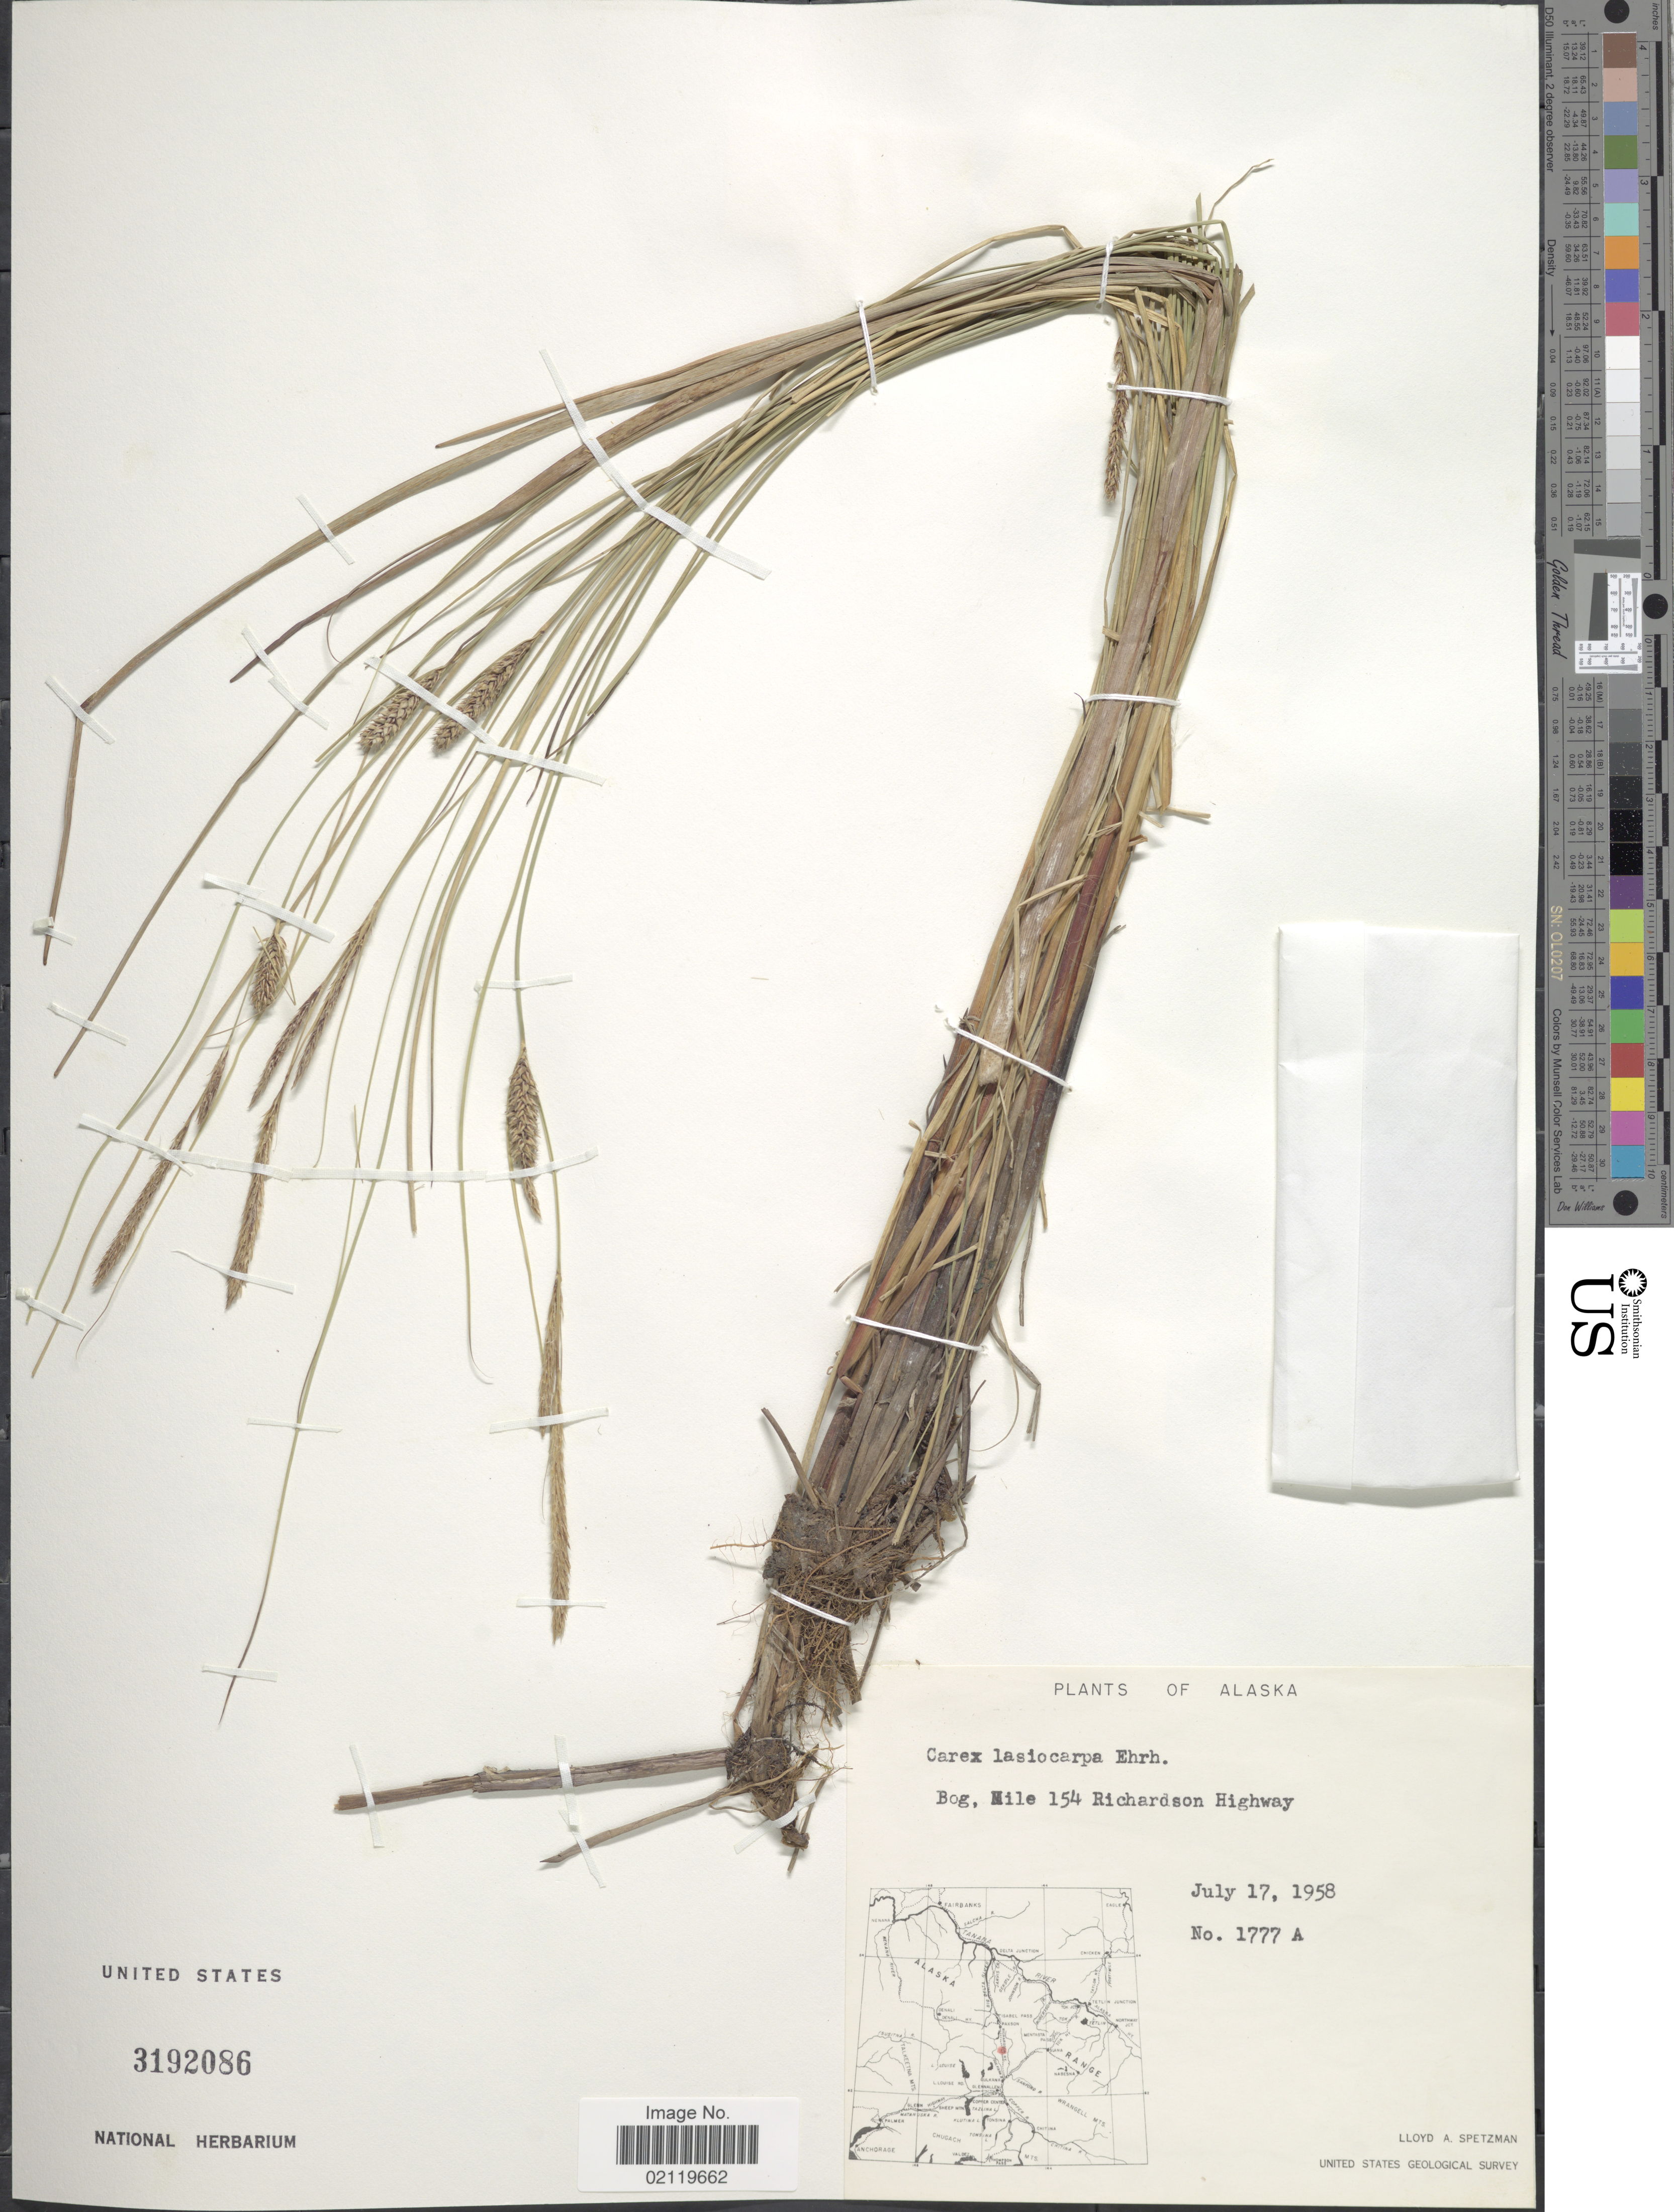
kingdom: Plantae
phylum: Tracheophyta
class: Liliopsida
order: Poales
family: Cyperaceae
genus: Carex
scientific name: Carex lasiocarpa var. americana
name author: Fernald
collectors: L. Spetzman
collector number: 1777A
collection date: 1958-07-17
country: United States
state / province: Alaska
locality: Mile 154 Richardson Highway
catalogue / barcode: US 3192086